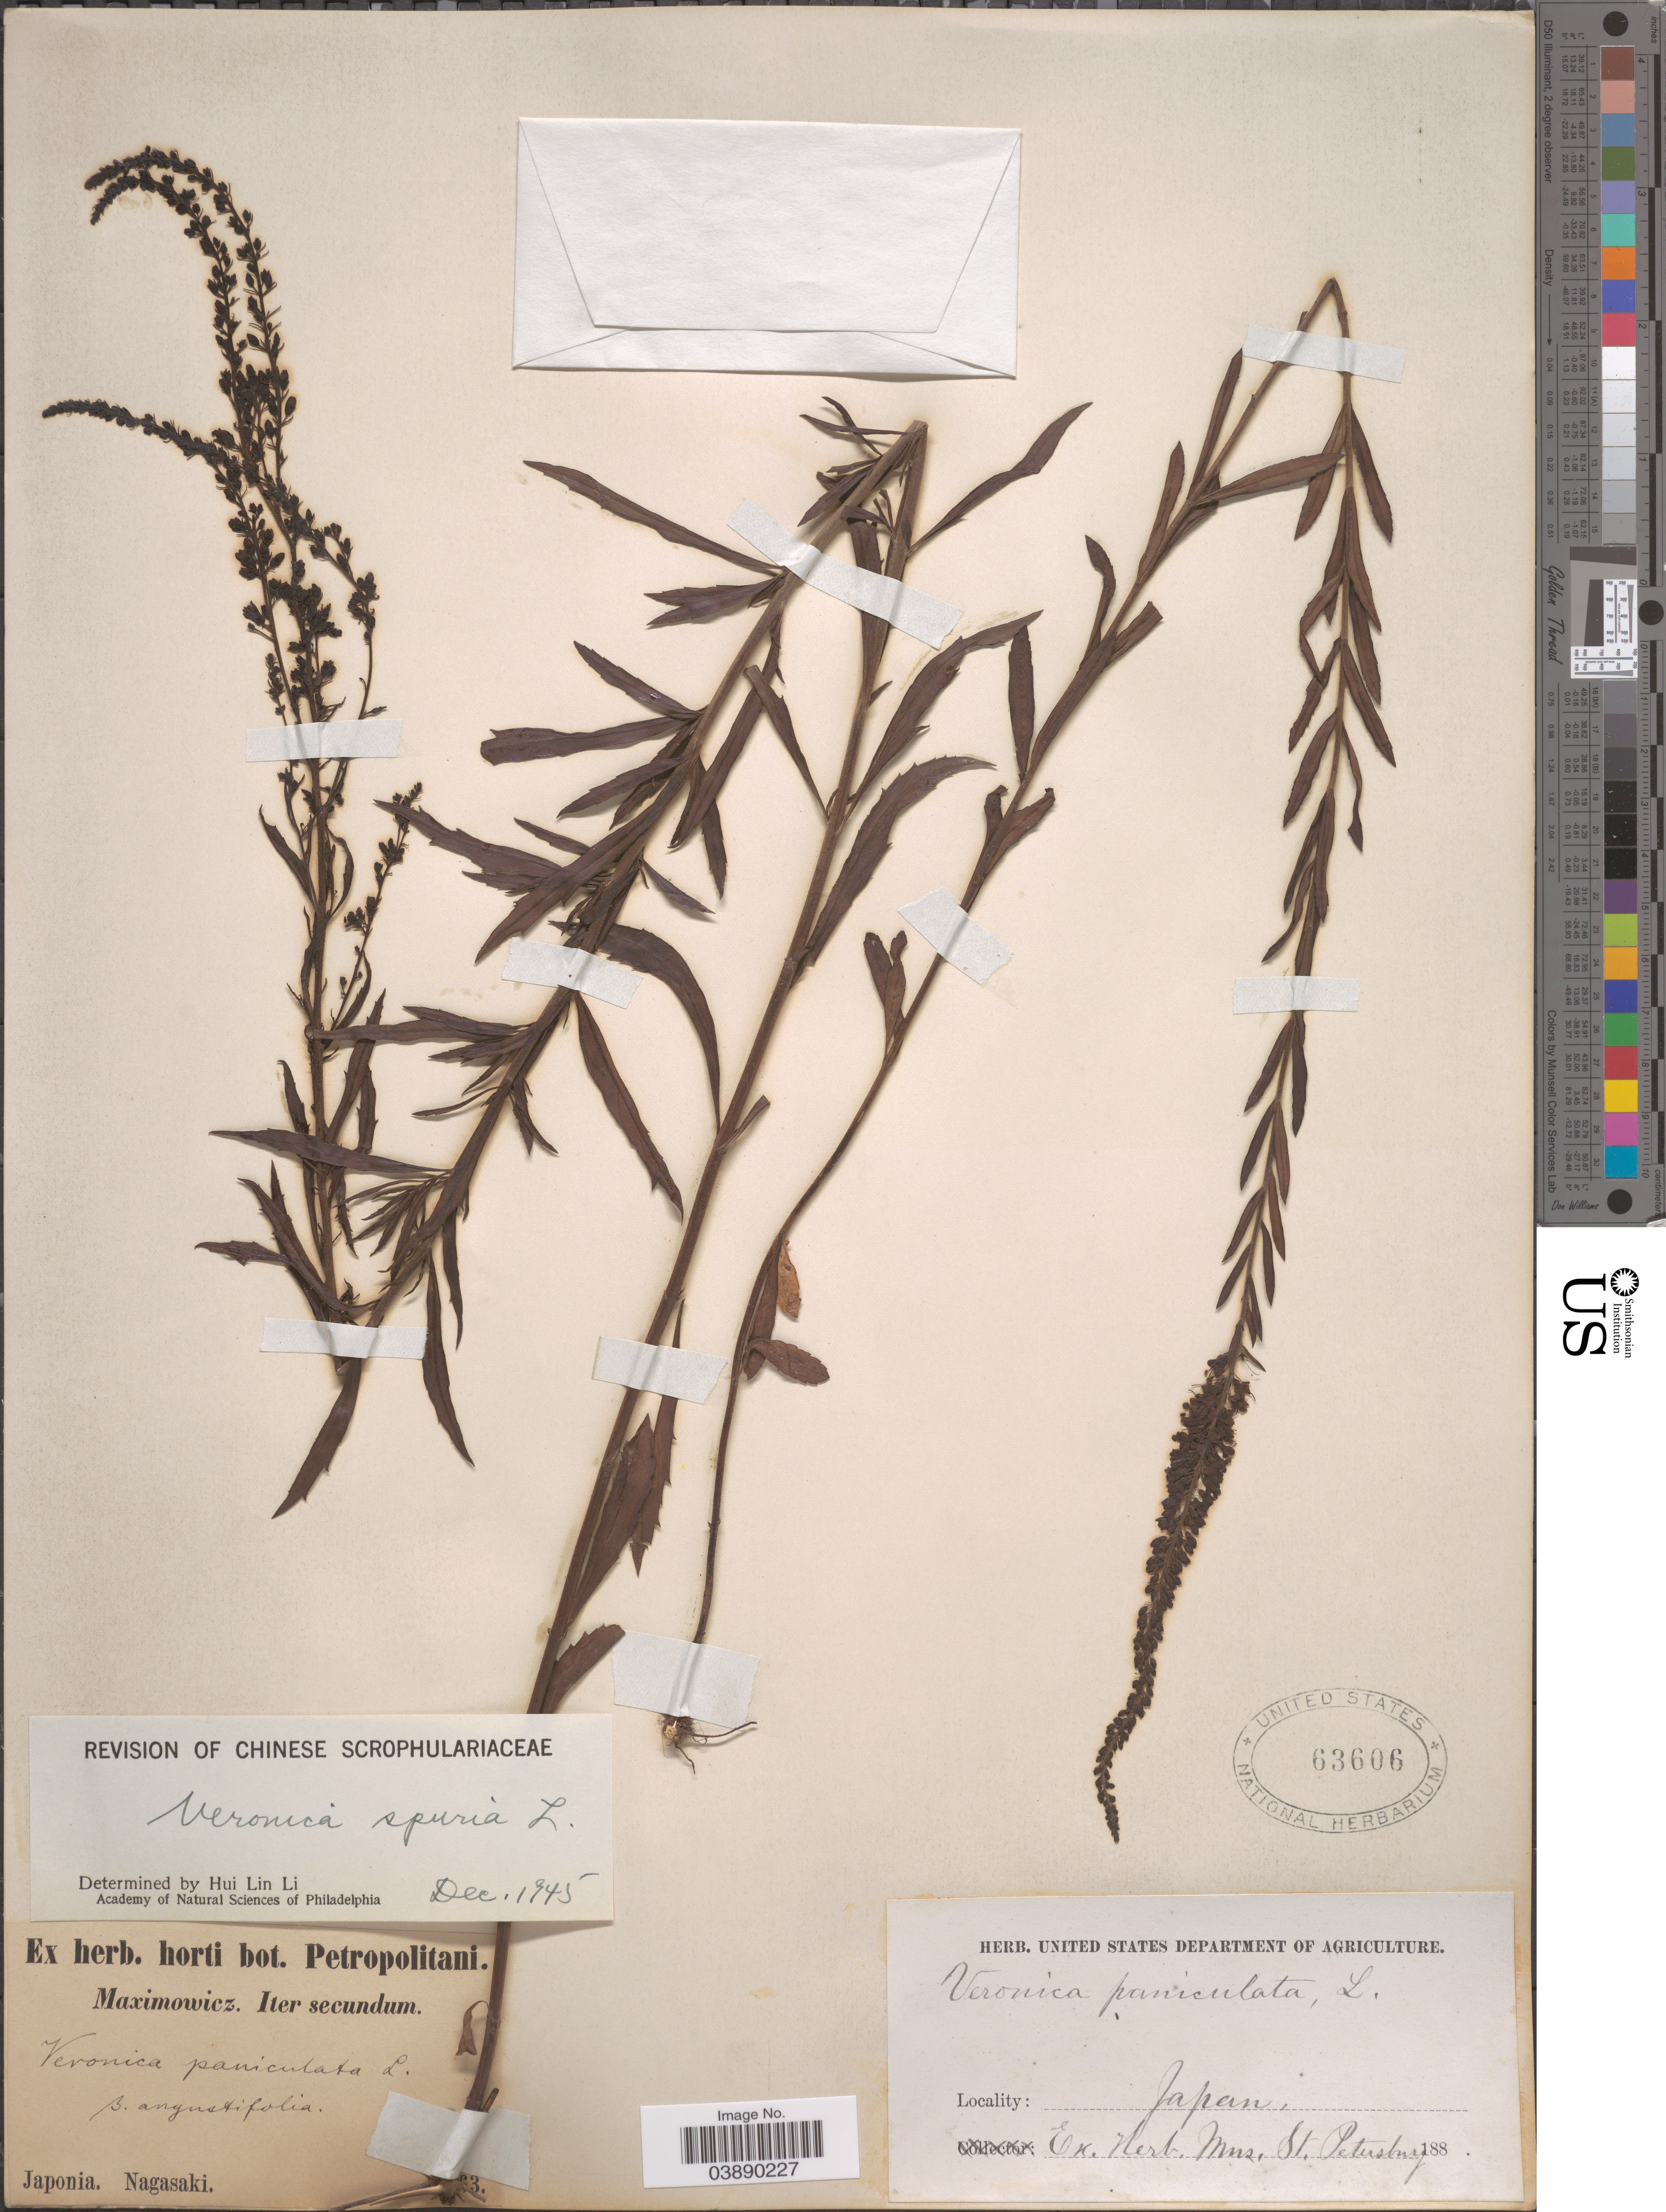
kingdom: Plantae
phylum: Tracheophyta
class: Magnoliopsida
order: Lamiales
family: Plantaginaceae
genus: Veronica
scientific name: Veronica linariifolia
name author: Pall. ex Link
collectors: Maximowicz, --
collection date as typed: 188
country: Japan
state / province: Nagasaki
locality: Japonia.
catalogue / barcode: US 63606